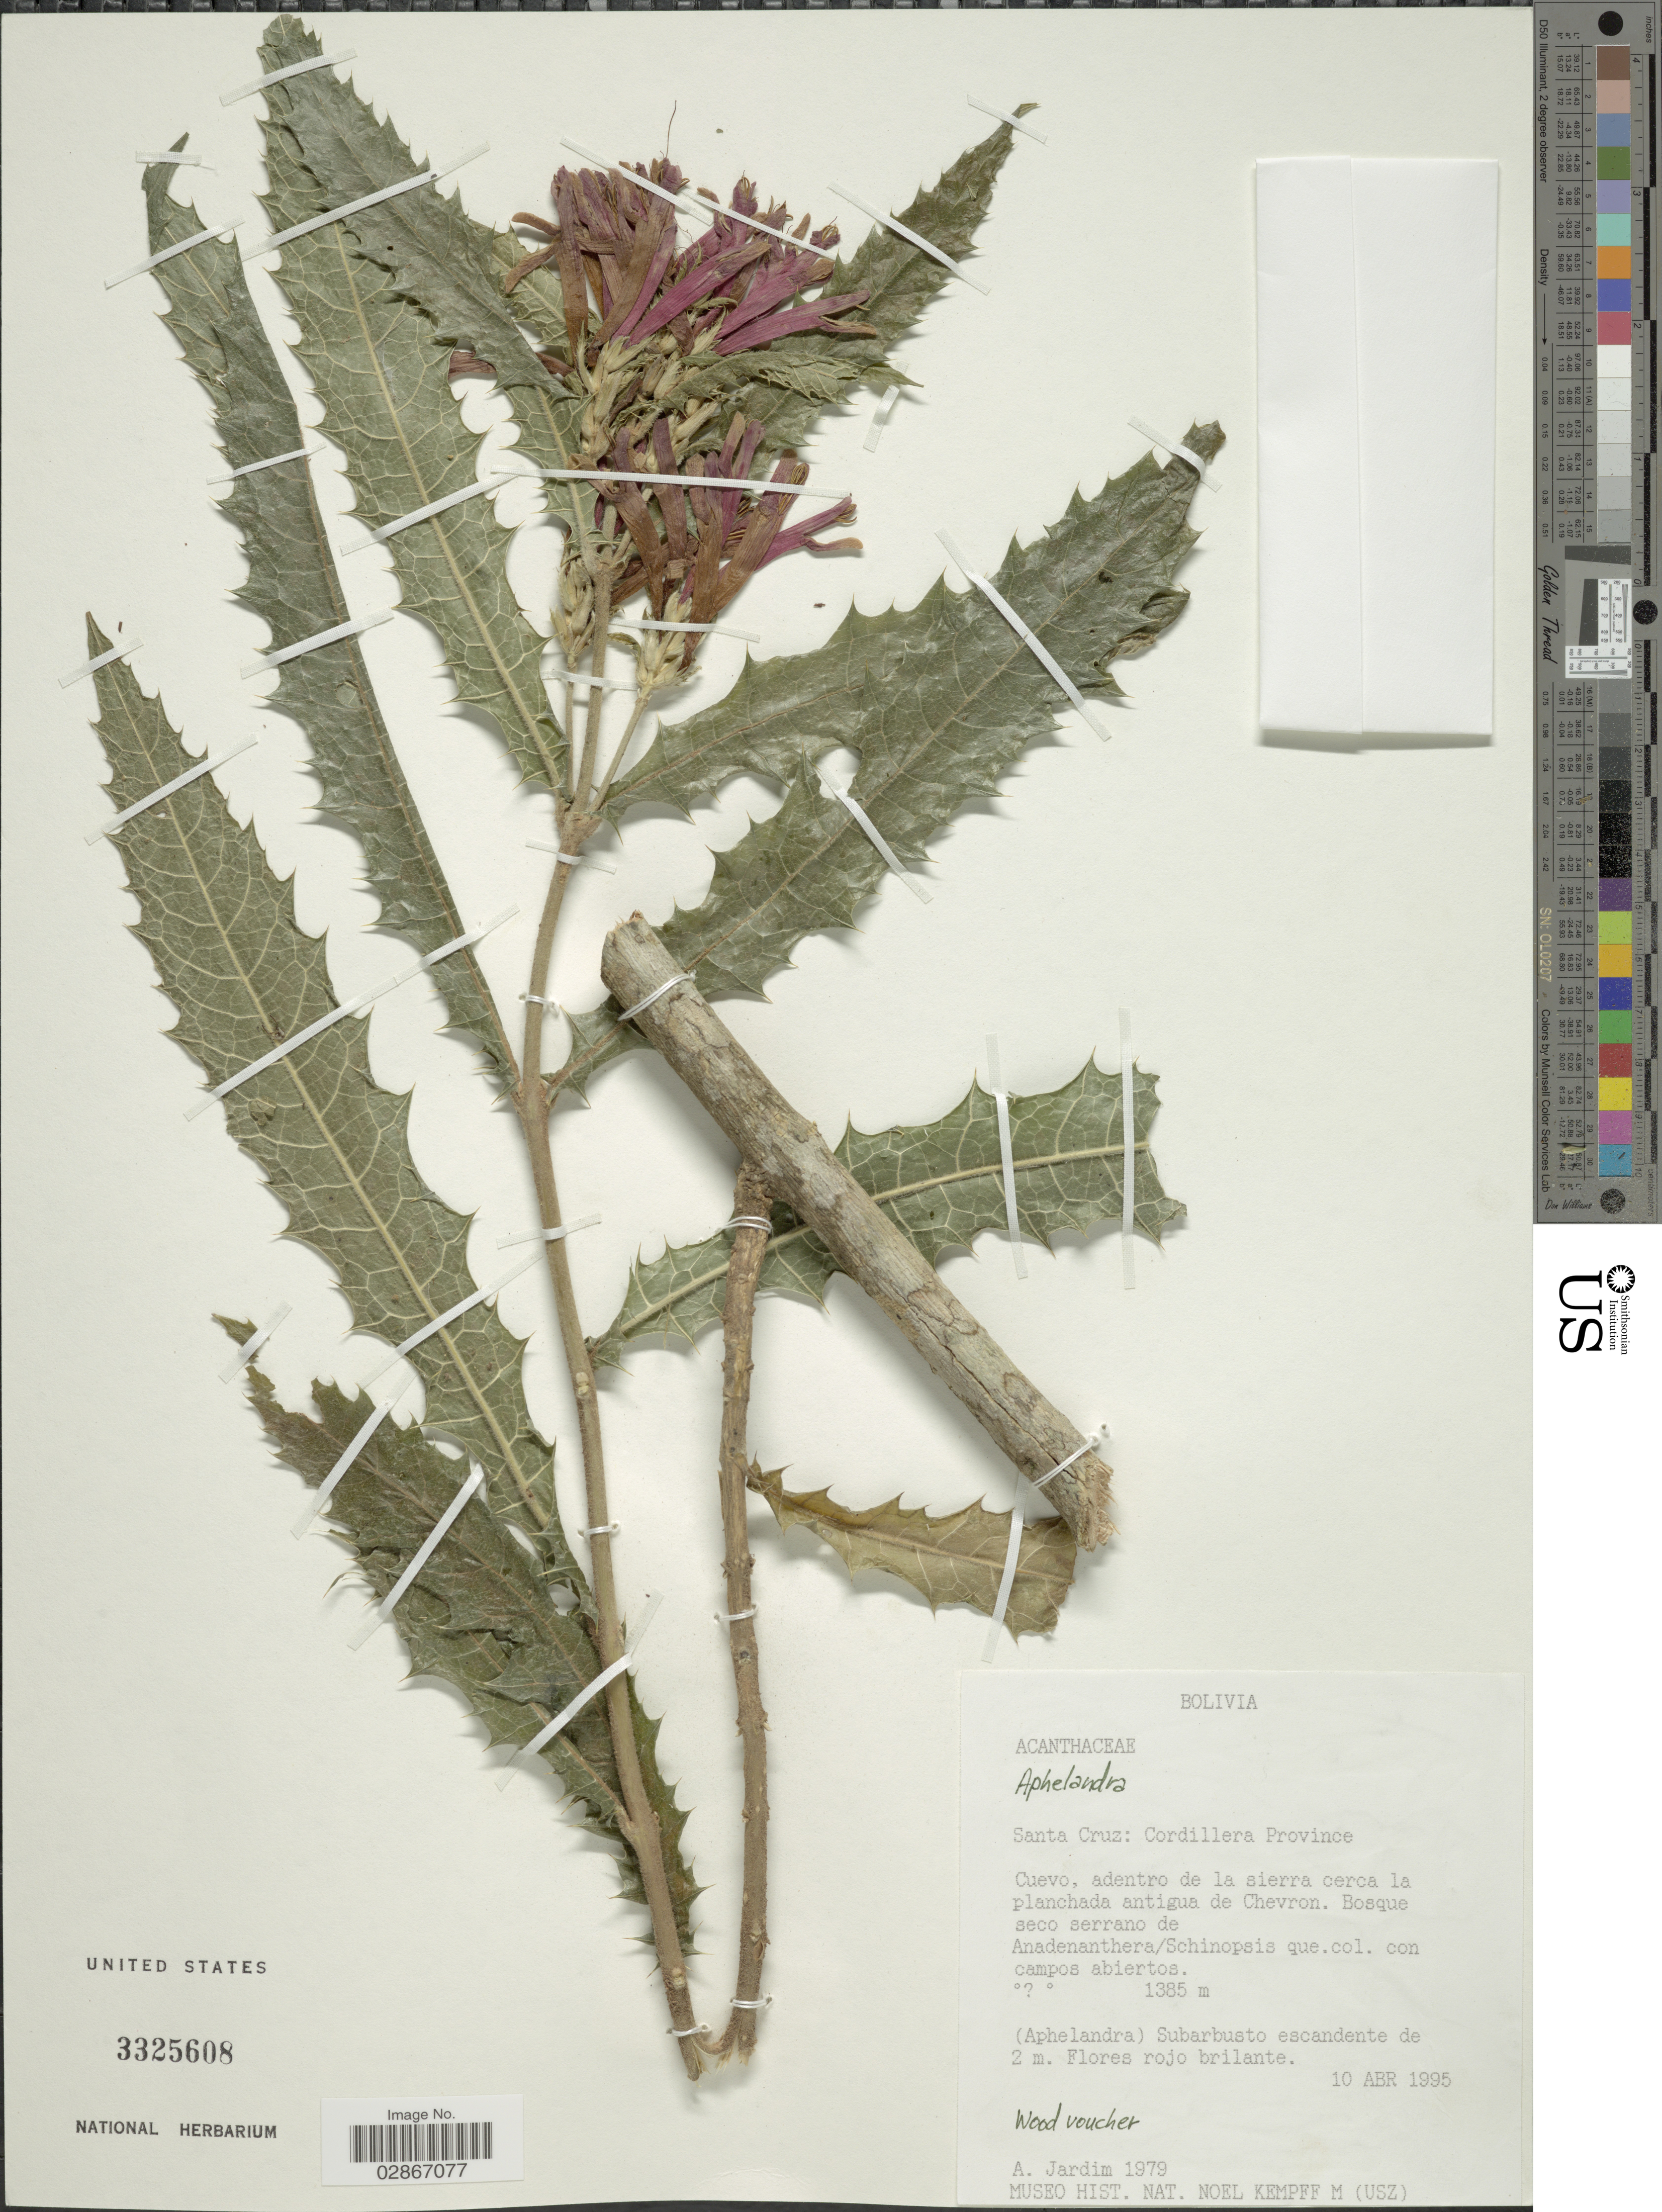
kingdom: Plantae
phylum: Tracheophyta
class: Magnoliopsida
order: Lamiales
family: Acanthaceae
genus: Aphelandra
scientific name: Aphelandra hieronymi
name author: Griseb.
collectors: A. Jardim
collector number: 1979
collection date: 1995-04-10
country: Bolivia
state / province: Santa Cruz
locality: Cordillera Province. Cuevo, adentro de la sierra cerca la planchada antigua de Chevron.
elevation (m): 1385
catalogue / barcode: US 3325608